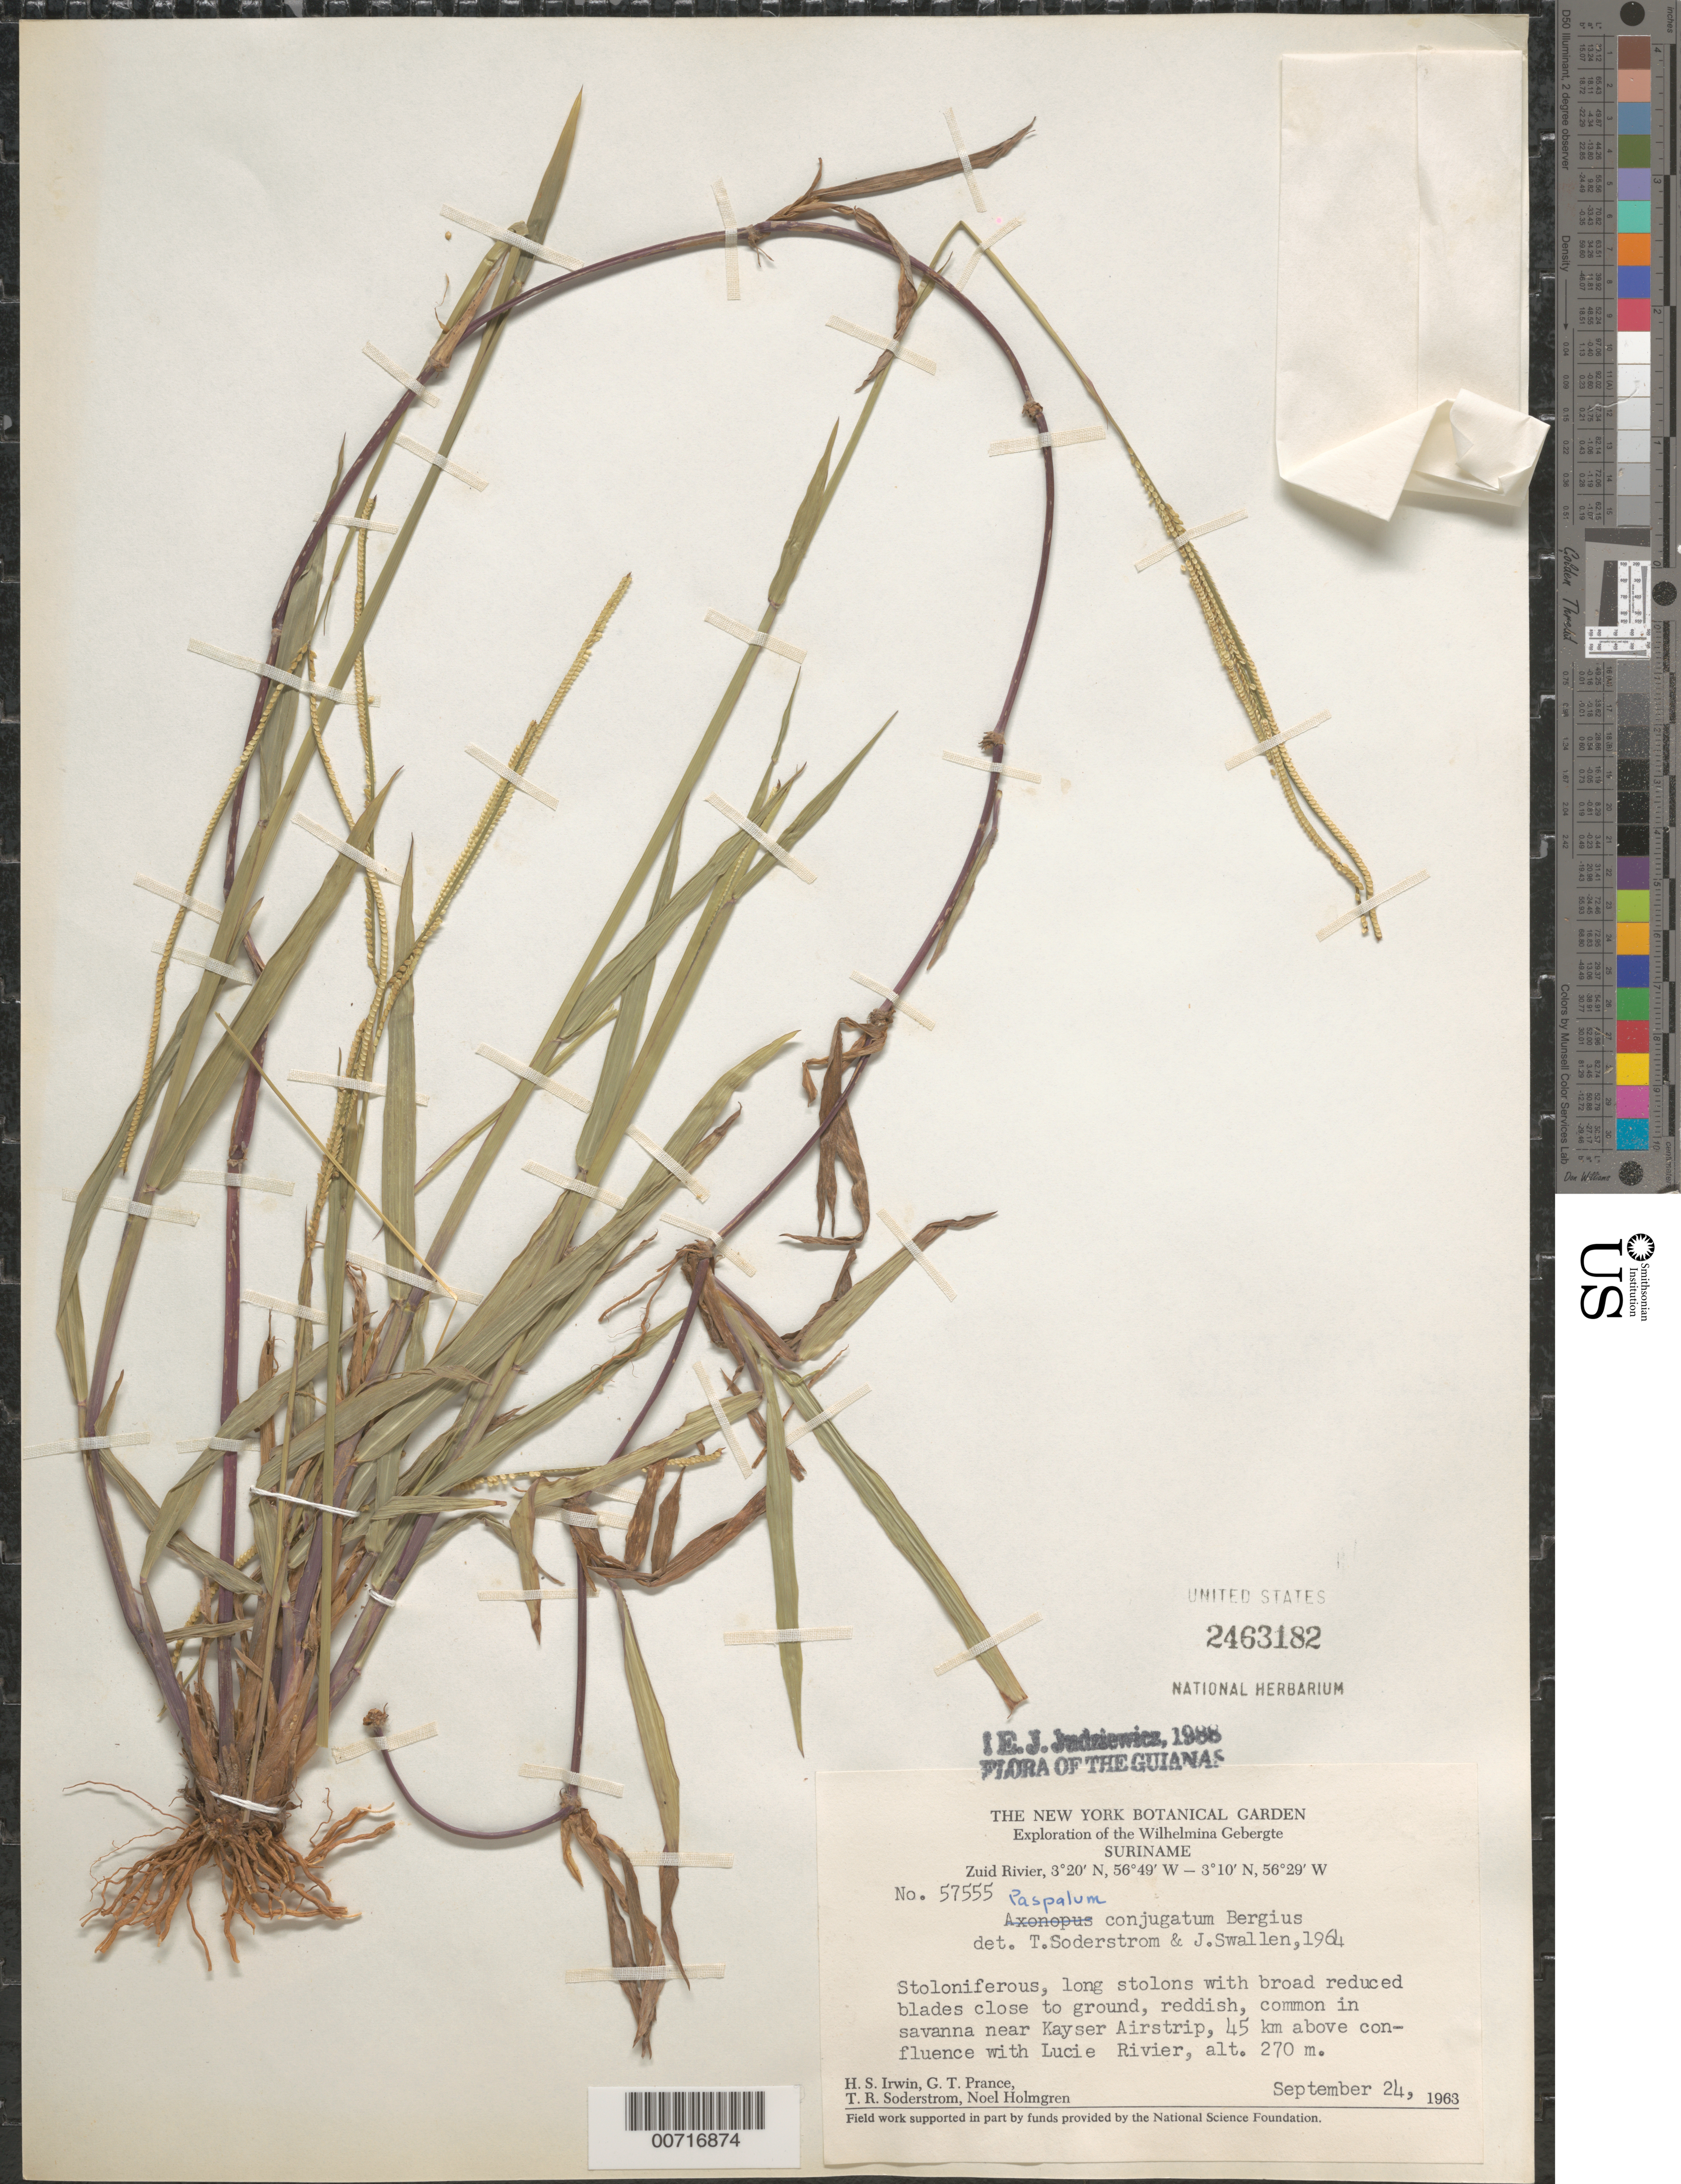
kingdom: Plantae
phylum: Tracheophyta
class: Liliopsida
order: Poales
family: Poaceae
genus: Paspalum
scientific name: Paspalum conjugatum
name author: P.J. Bergius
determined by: Judziewicz, E. J.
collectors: H. Irwin, G. T. Prance, T. R. Soderstrom & N. H. Holmgren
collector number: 57555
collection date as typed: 24-Sep-63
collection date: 1963-09-24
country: Suriname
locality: Kayser Airstrip, Zuid R., 45 km above confl. with Lucie R., Wilhelmina Gebergte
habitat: Savanna near airstrip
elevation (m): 270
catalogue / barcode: US 2463182